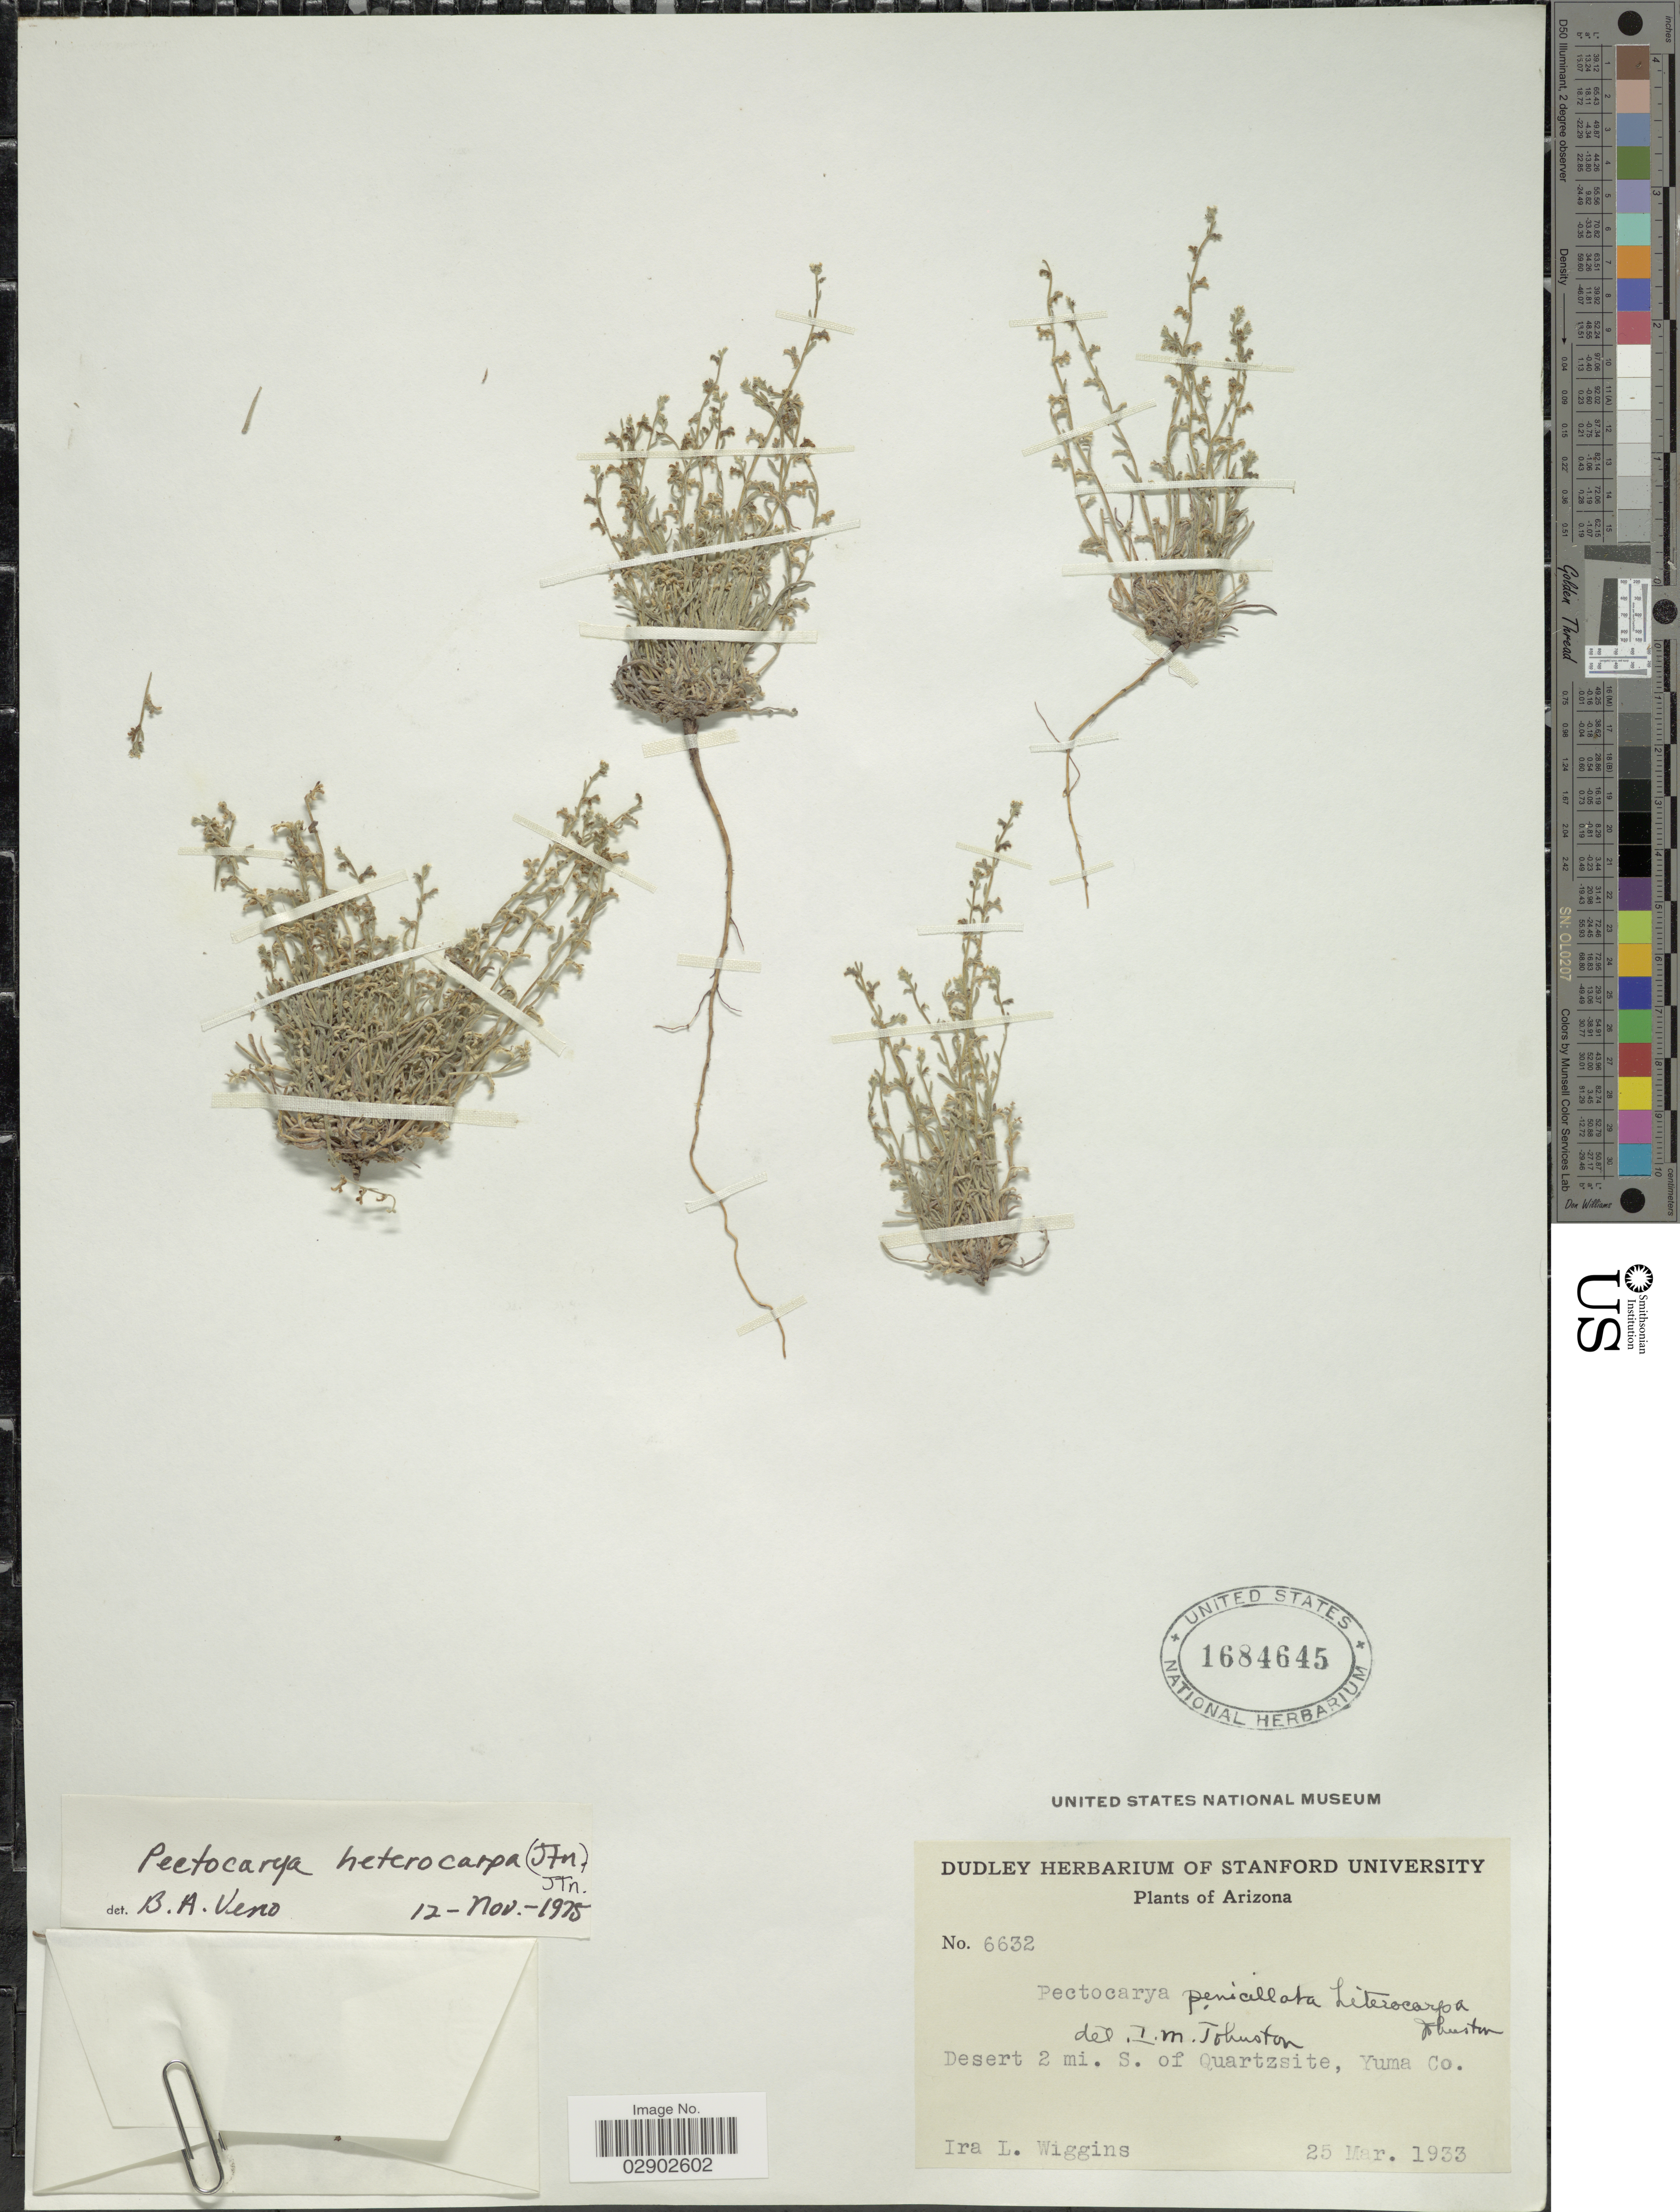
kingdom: Plantae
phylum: Tracheophyta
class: Magnoliopsida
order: Boraginales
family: Boraginaceae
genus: Pectocarya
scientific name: Pectocarya heterocarpa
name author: (I.M. Johnst.) I.M. Johnst.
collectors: I. L. Wiggins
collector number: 6632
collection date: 1933-03-25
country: United States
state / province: Arizona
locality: Desert 2 mi. S. of Quartzsite, Yuma Co.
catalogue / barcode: US 1684645